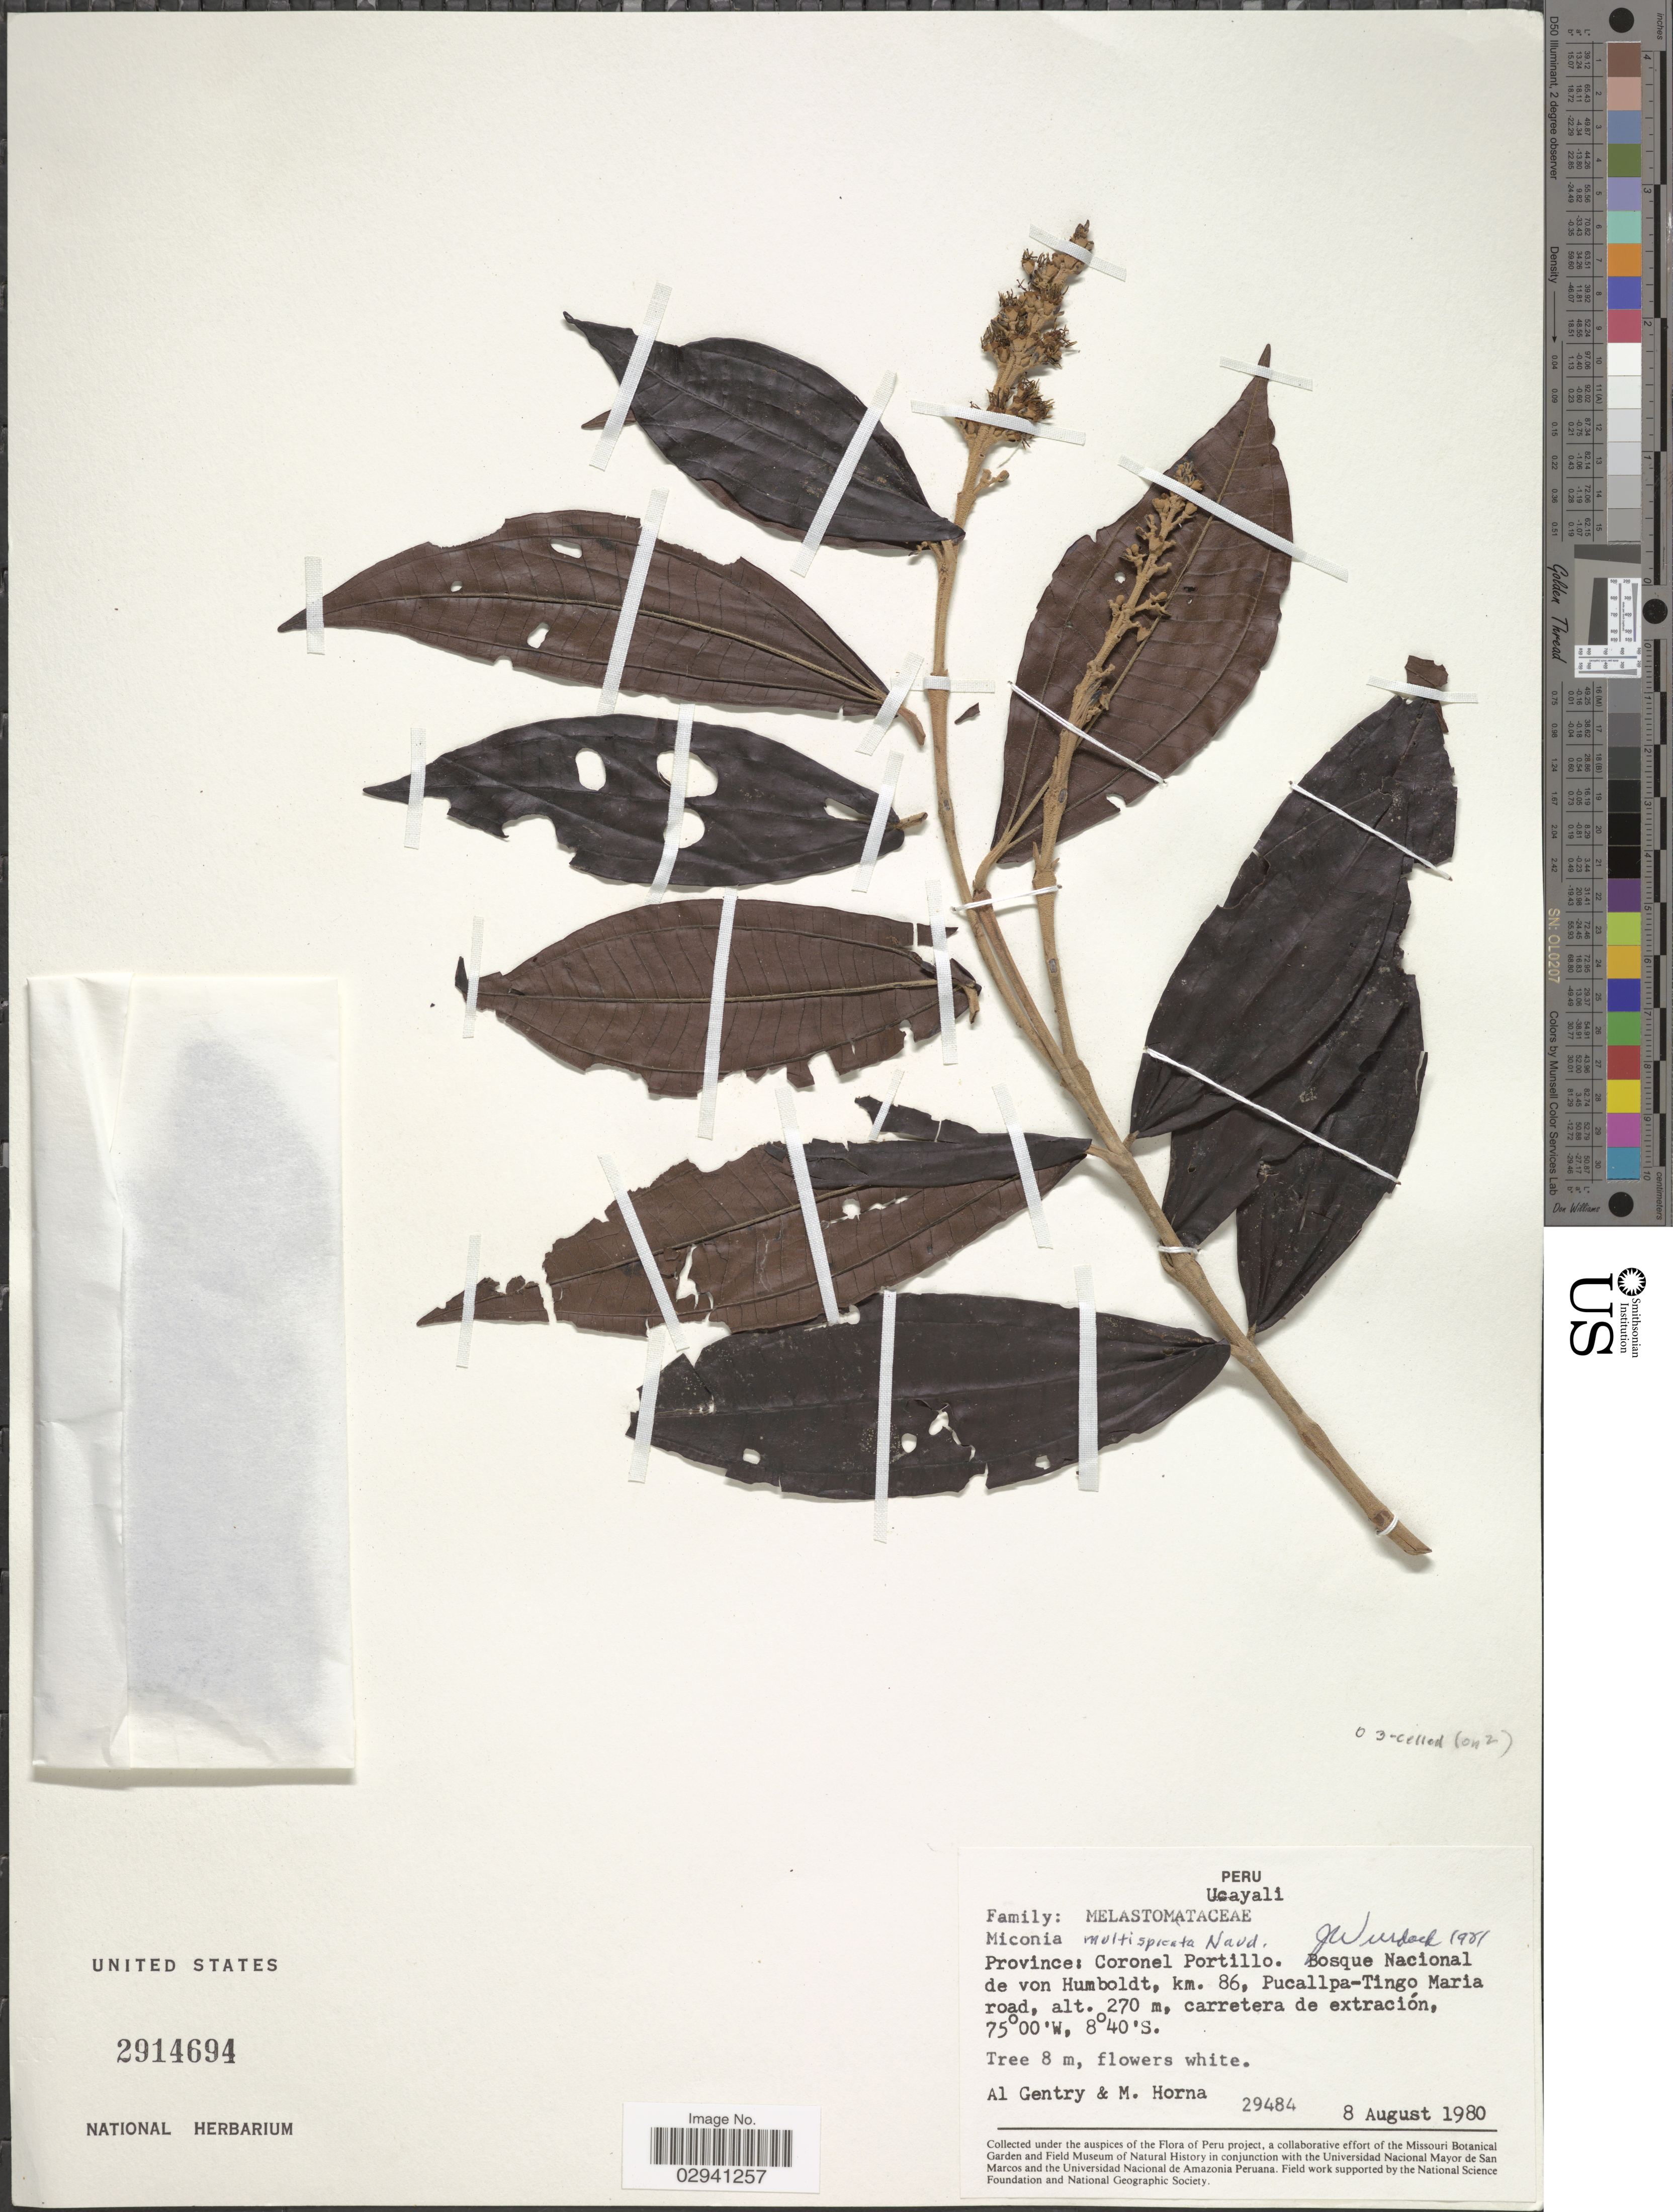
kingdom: Plantae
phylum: Tracheophyta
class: Magnoliopsida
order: Myrtales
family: Melastomataceae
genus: Miconia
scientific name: Miconia multispicata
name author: Naudin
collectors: A. H. Gentry & M. Horna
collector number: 29484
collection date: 1980-08-08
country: Peru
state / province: Ucayali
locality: Province: Coronel Portillo. Bosque Nacional de von Humboldt, km. 86, Pucallpa-Tingo Maria road.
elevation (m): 270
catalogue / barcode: US 2914694